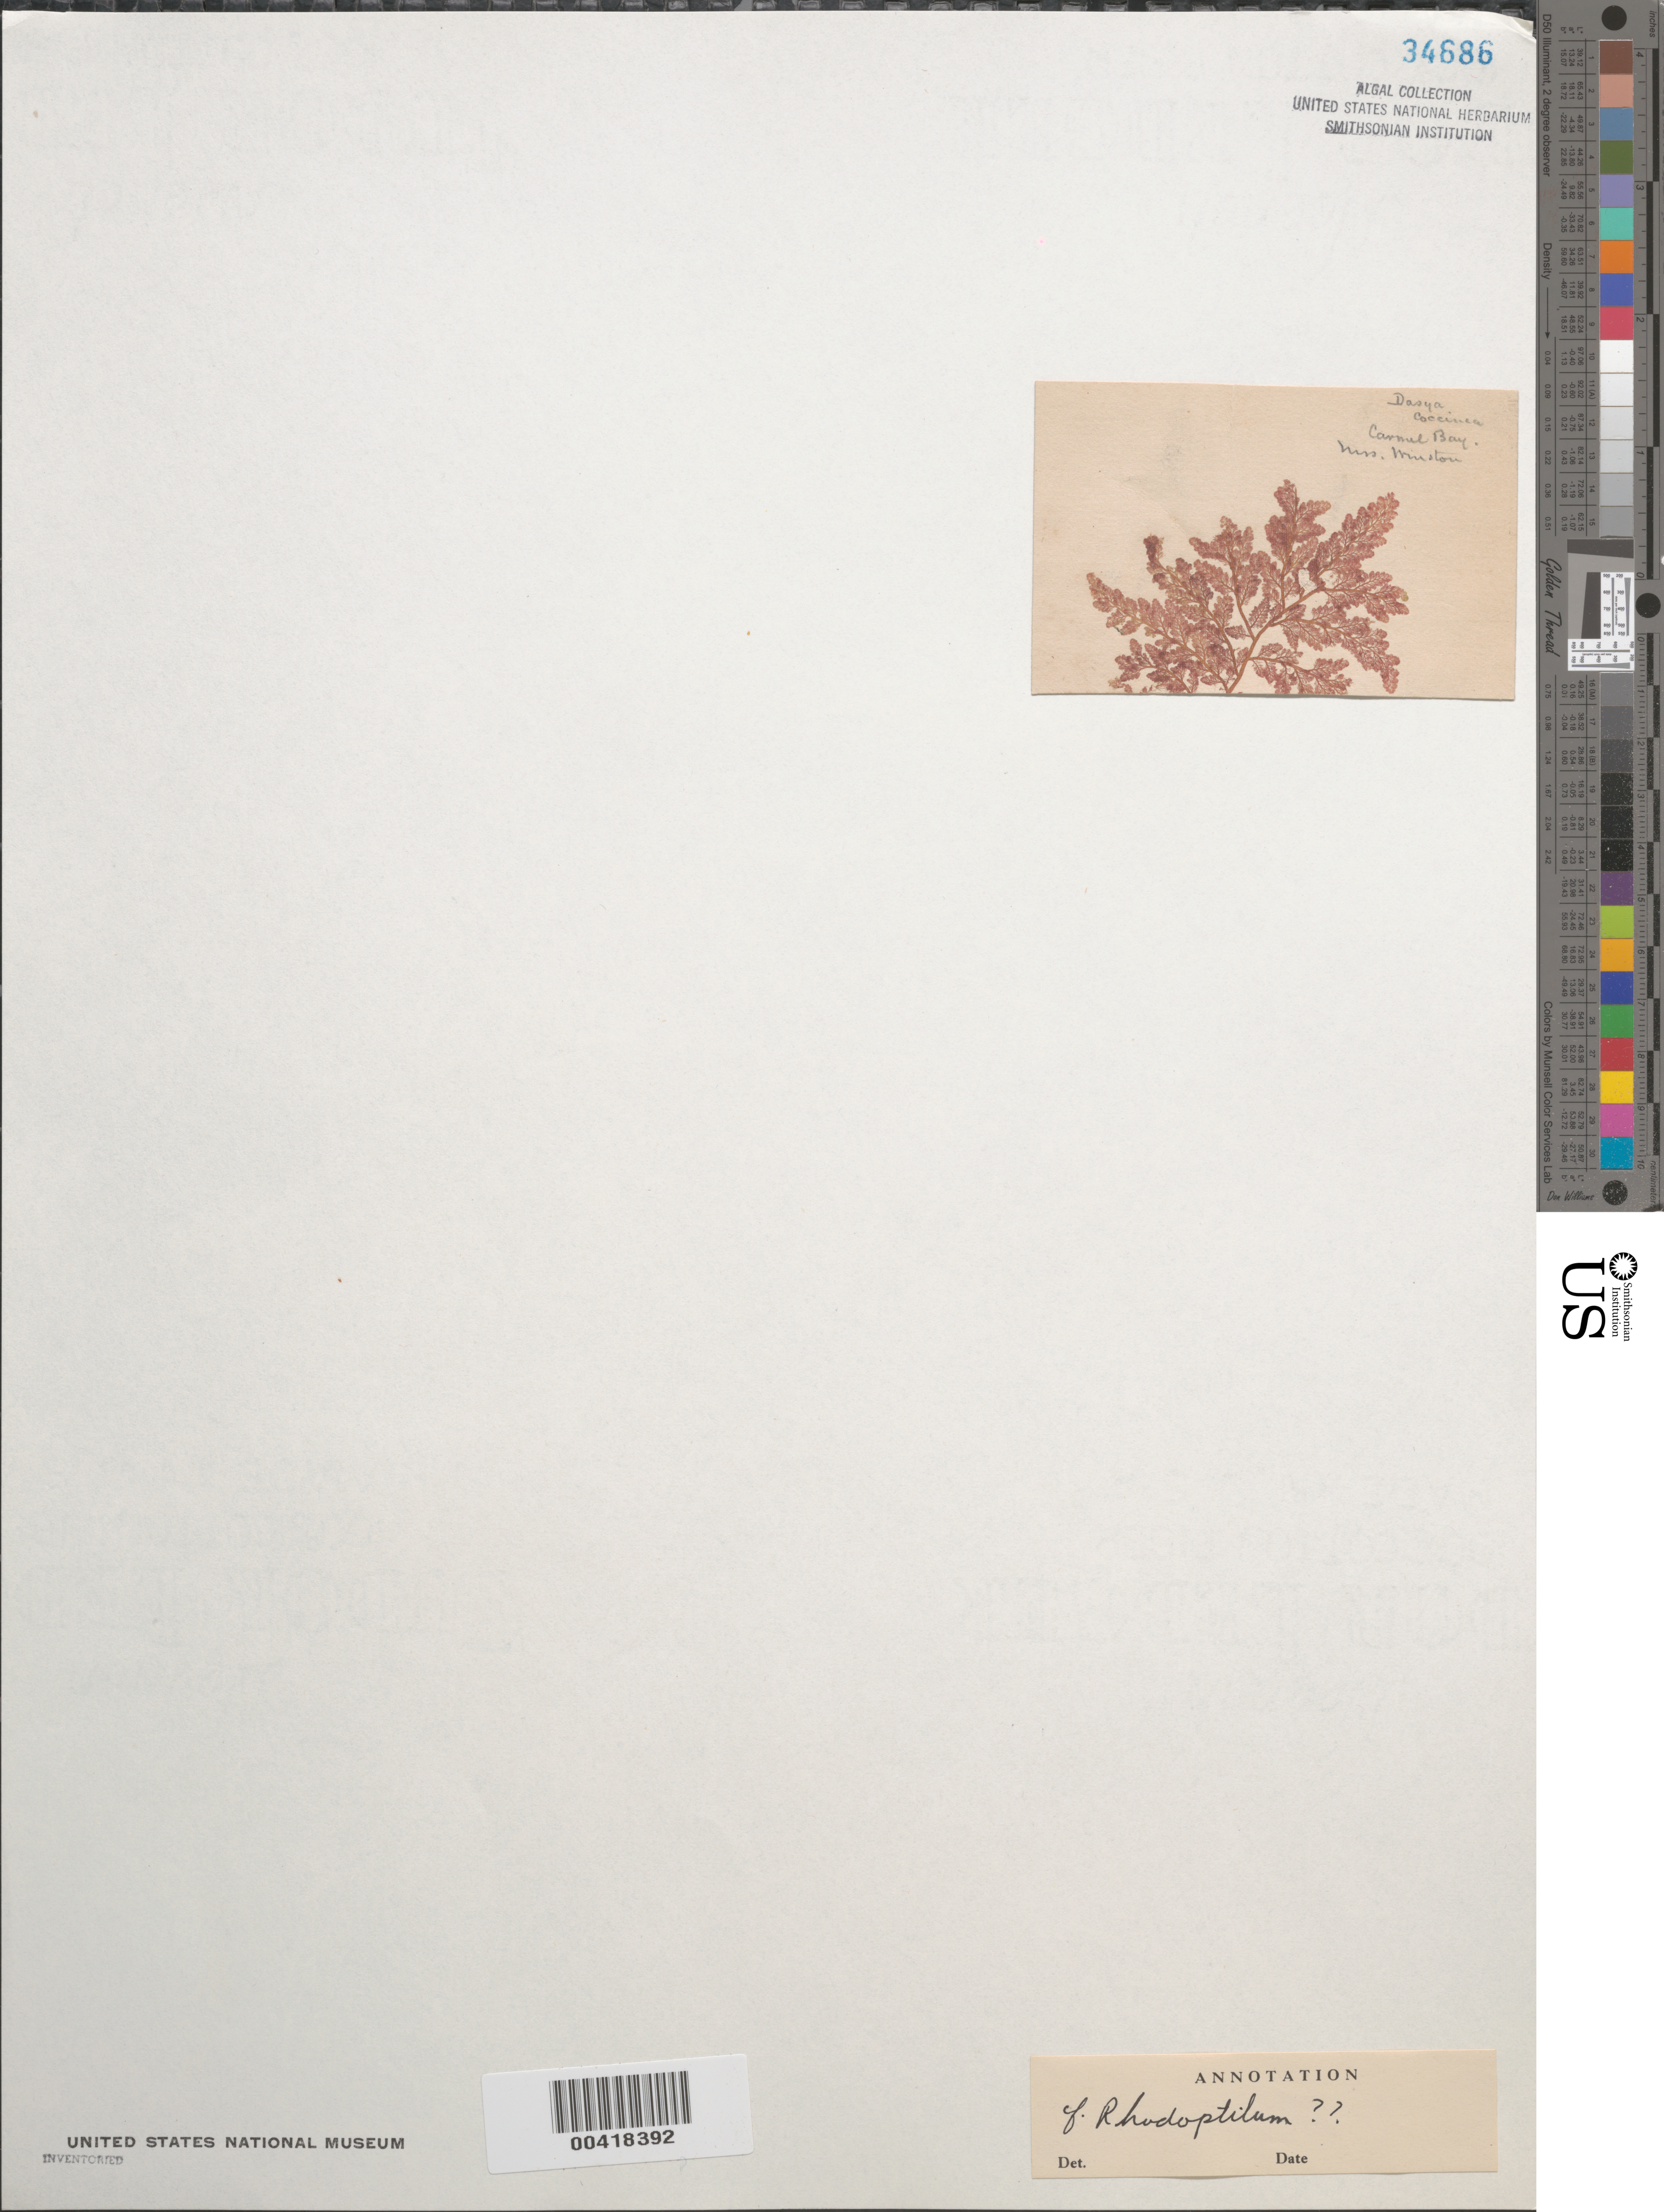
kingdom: Plantae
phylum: Rhodophyta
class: Florideophyceae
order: Ceramiales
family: Dasyaceae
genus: Rhodoptilum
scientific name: Rhodoptilum sp.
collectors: Winston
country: United States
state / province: California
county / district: Monterey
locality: Carmel Bay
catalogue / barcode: US 34686